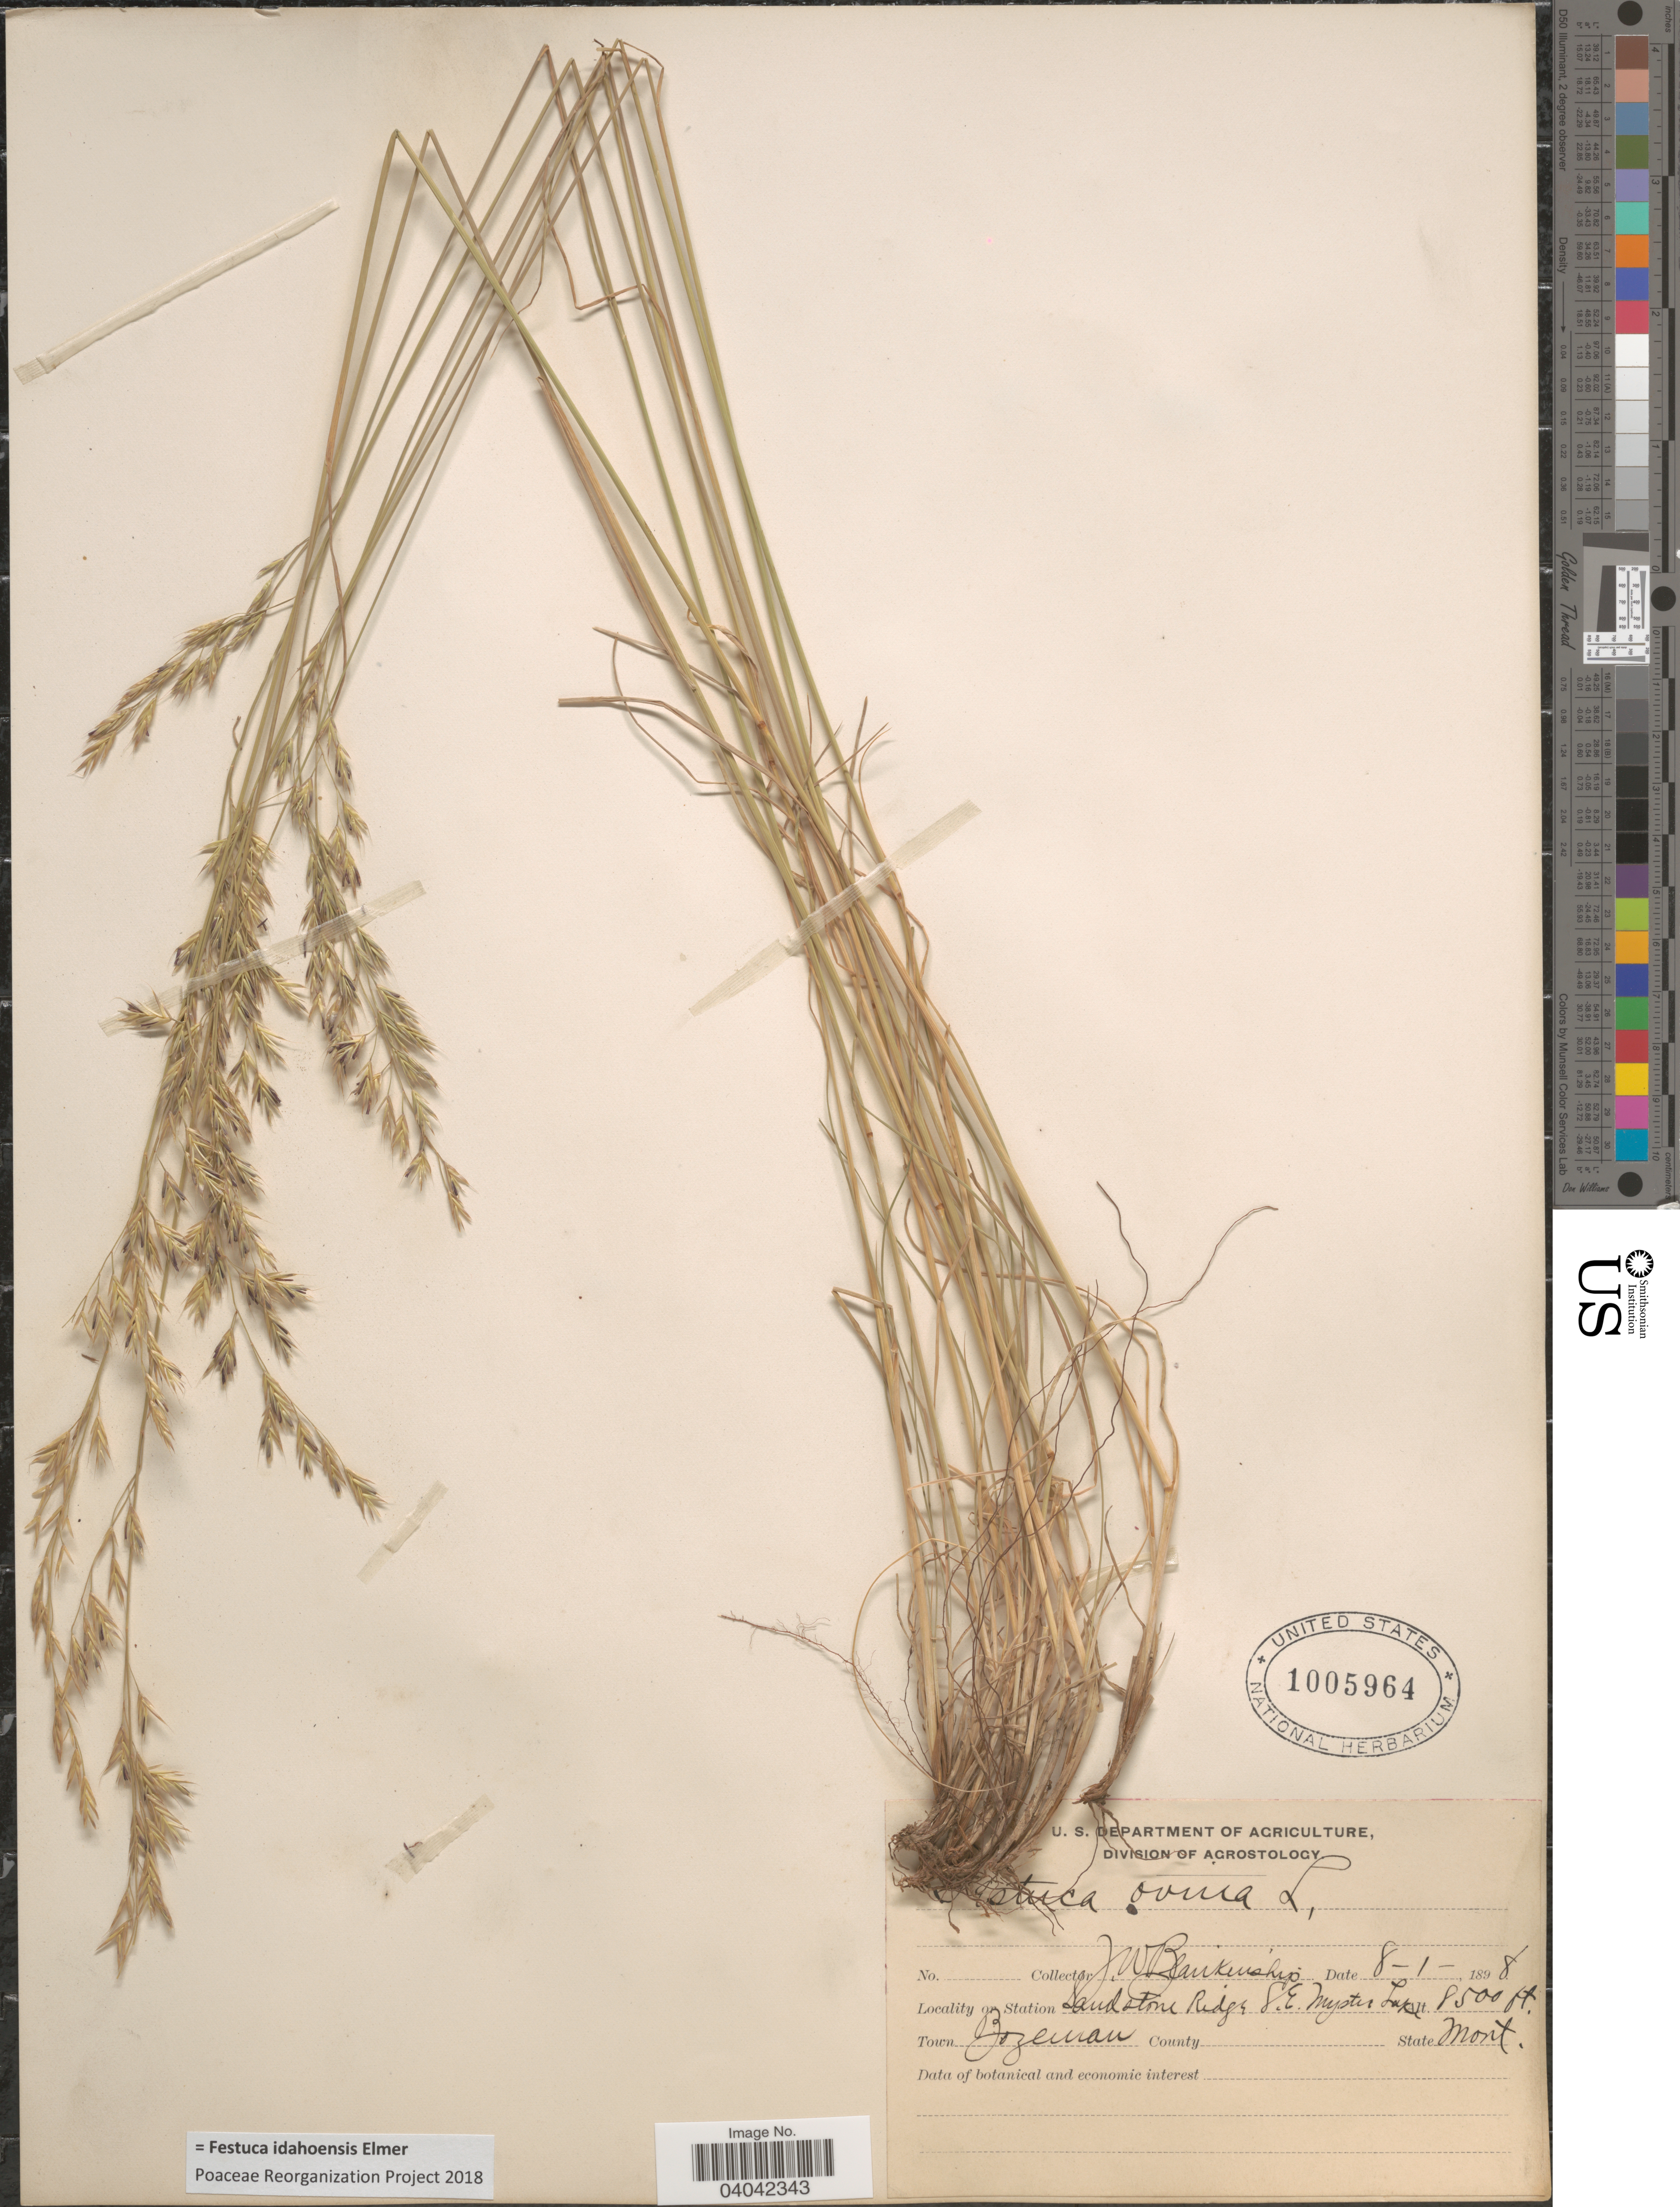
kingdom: Plantae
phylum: Tracheophyta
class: Liliopsida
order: Poales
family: Poaceae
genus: Festuca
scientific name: Festuca idahoensis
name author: Elmer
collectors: J. W. Blankinship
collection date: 1898-08-01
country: United States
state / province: Montana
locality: Sandstone Ridge S.E. Mystery Lake. Town Bozeman.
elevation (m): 2591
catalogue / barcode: US 1005964